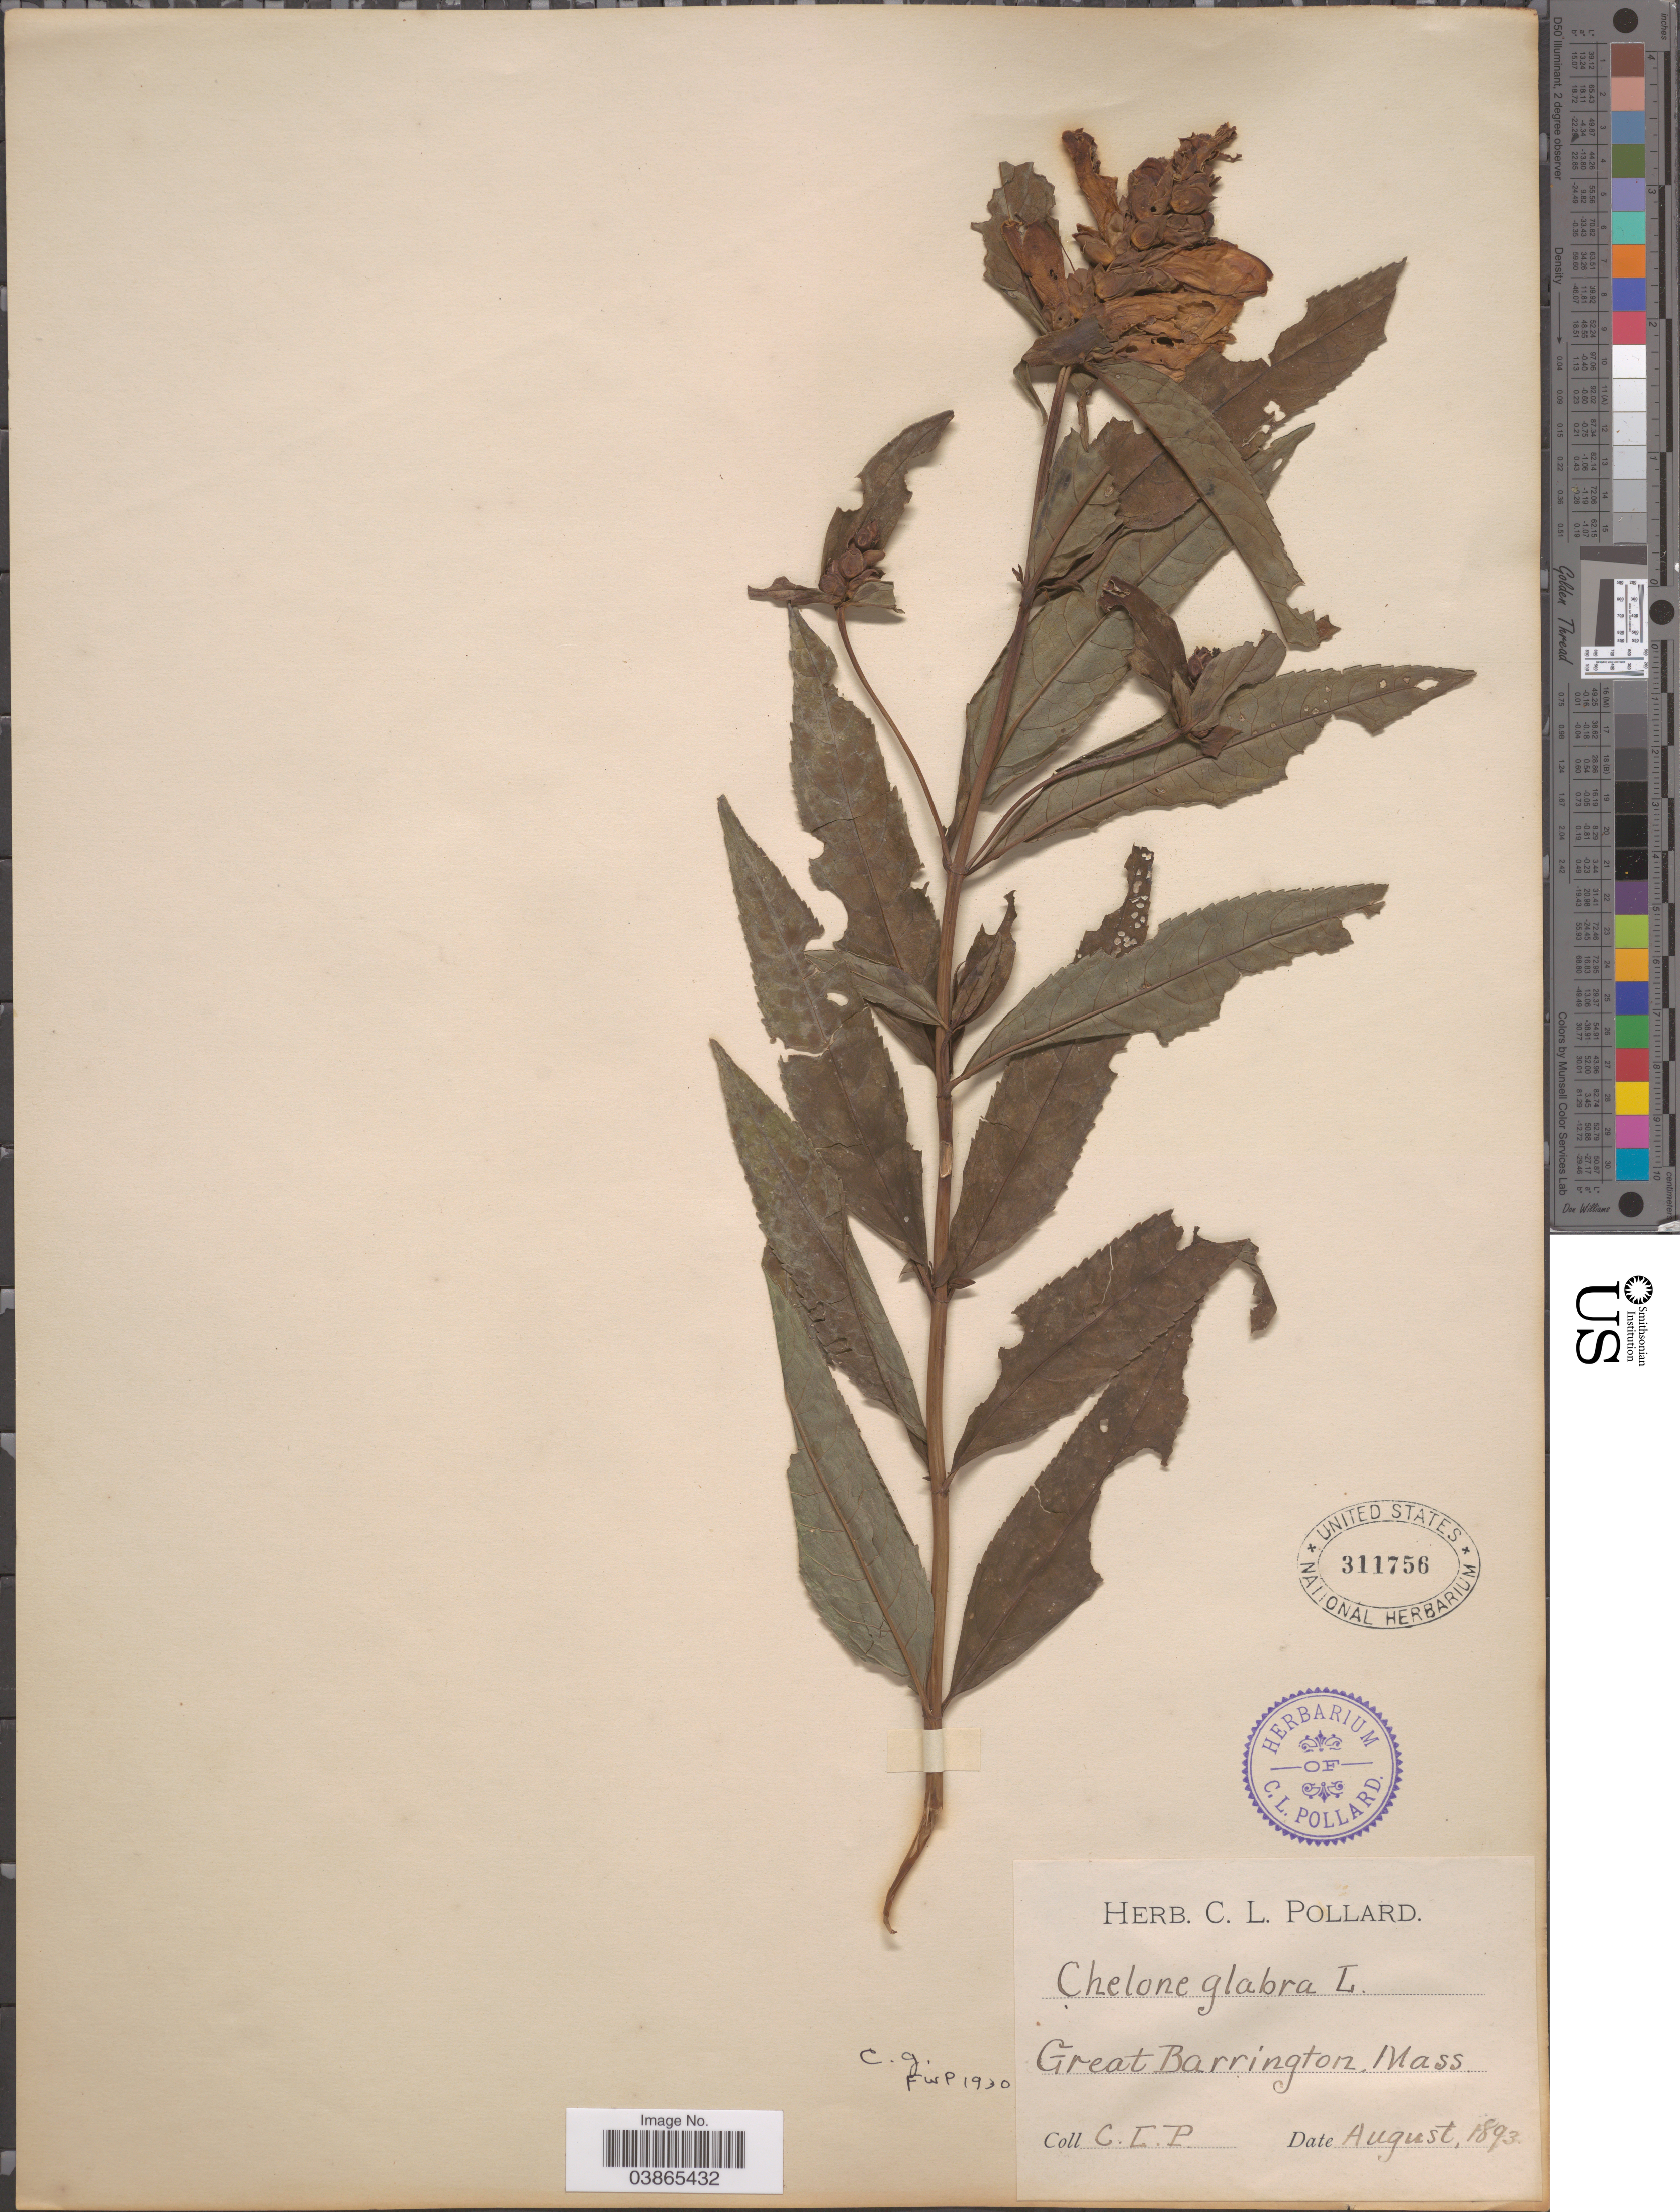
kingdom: Plantae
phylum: Tracheophyta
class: Magnoliopsida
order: Lamiales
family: Plantaginaceae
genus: Chelone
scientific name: Chelone glabra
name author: L.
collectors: C. L. Pollard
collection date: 1893-08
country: United States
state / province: Massachusetts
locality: Great Barrington.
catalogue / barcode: US 311756